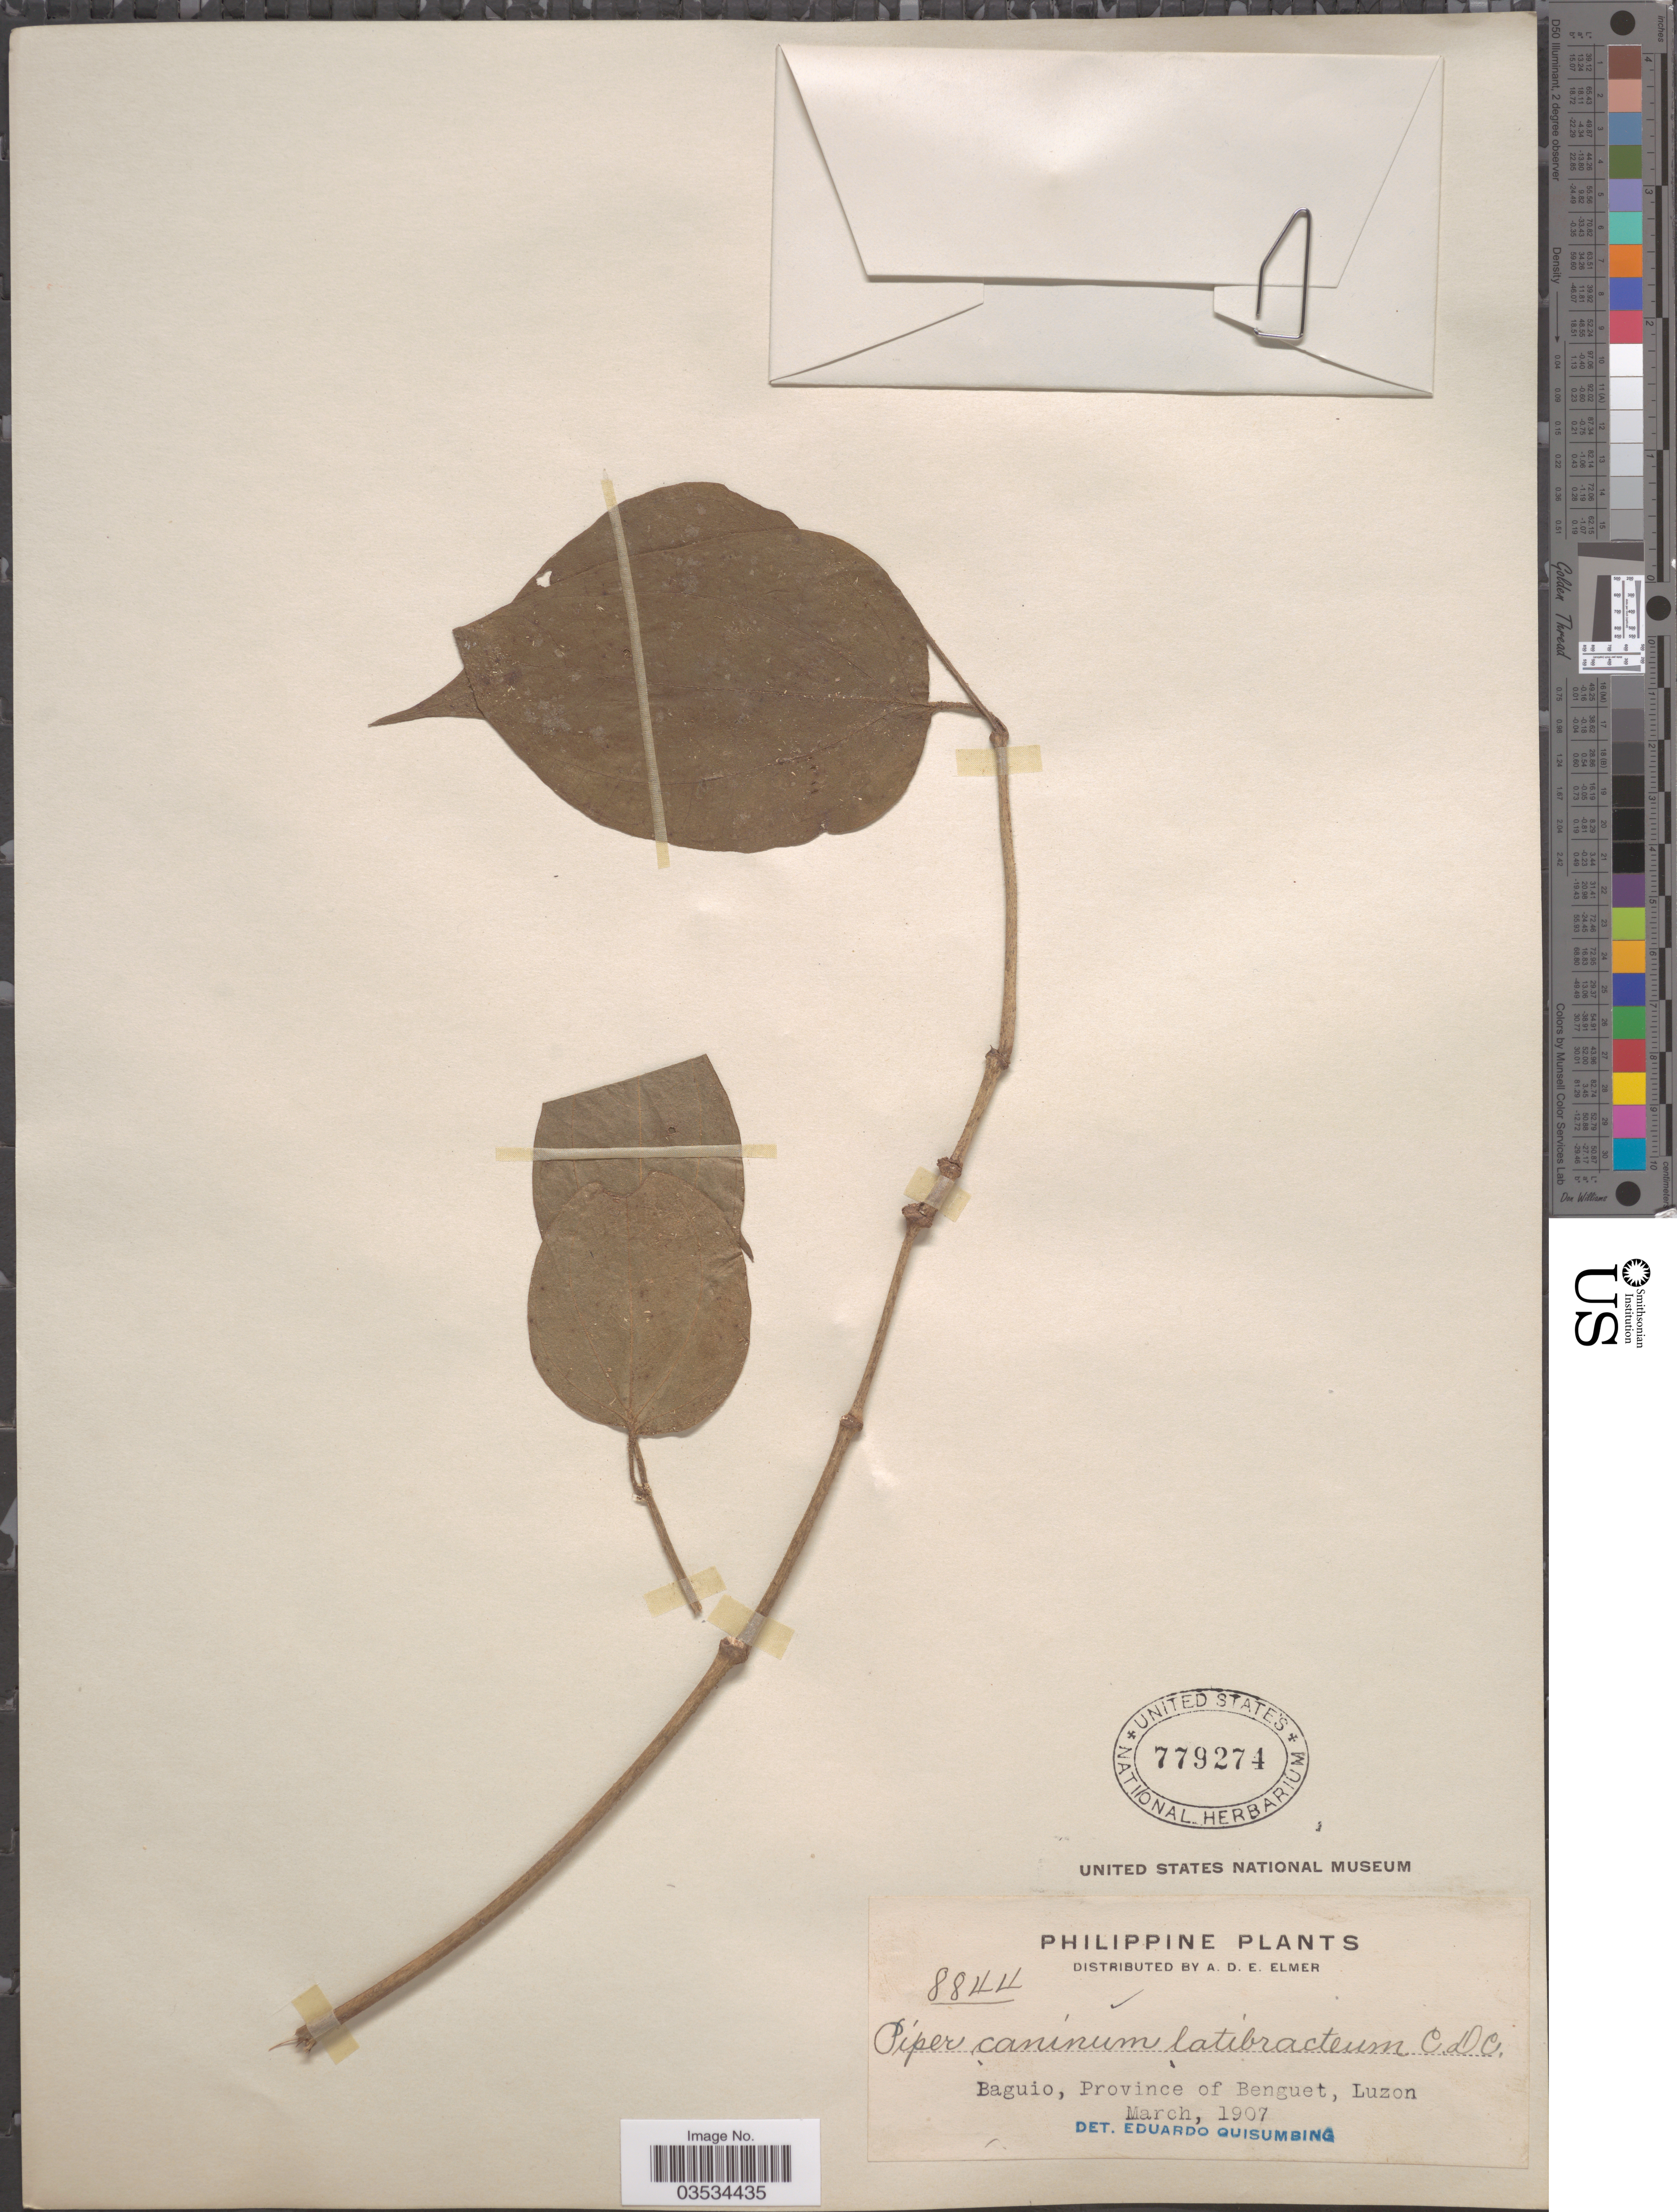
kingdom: Plantae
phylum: Tracheophyta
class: Magnoliopsida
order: Piperales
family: Piperaceae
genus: Piper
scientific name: Piper caninum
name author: Blume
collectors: A. D. E. Elmer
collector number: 8844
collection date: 1907-03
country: Philippines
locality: Baguio, Province of Benguet, Luzon.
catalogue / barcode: US 779274